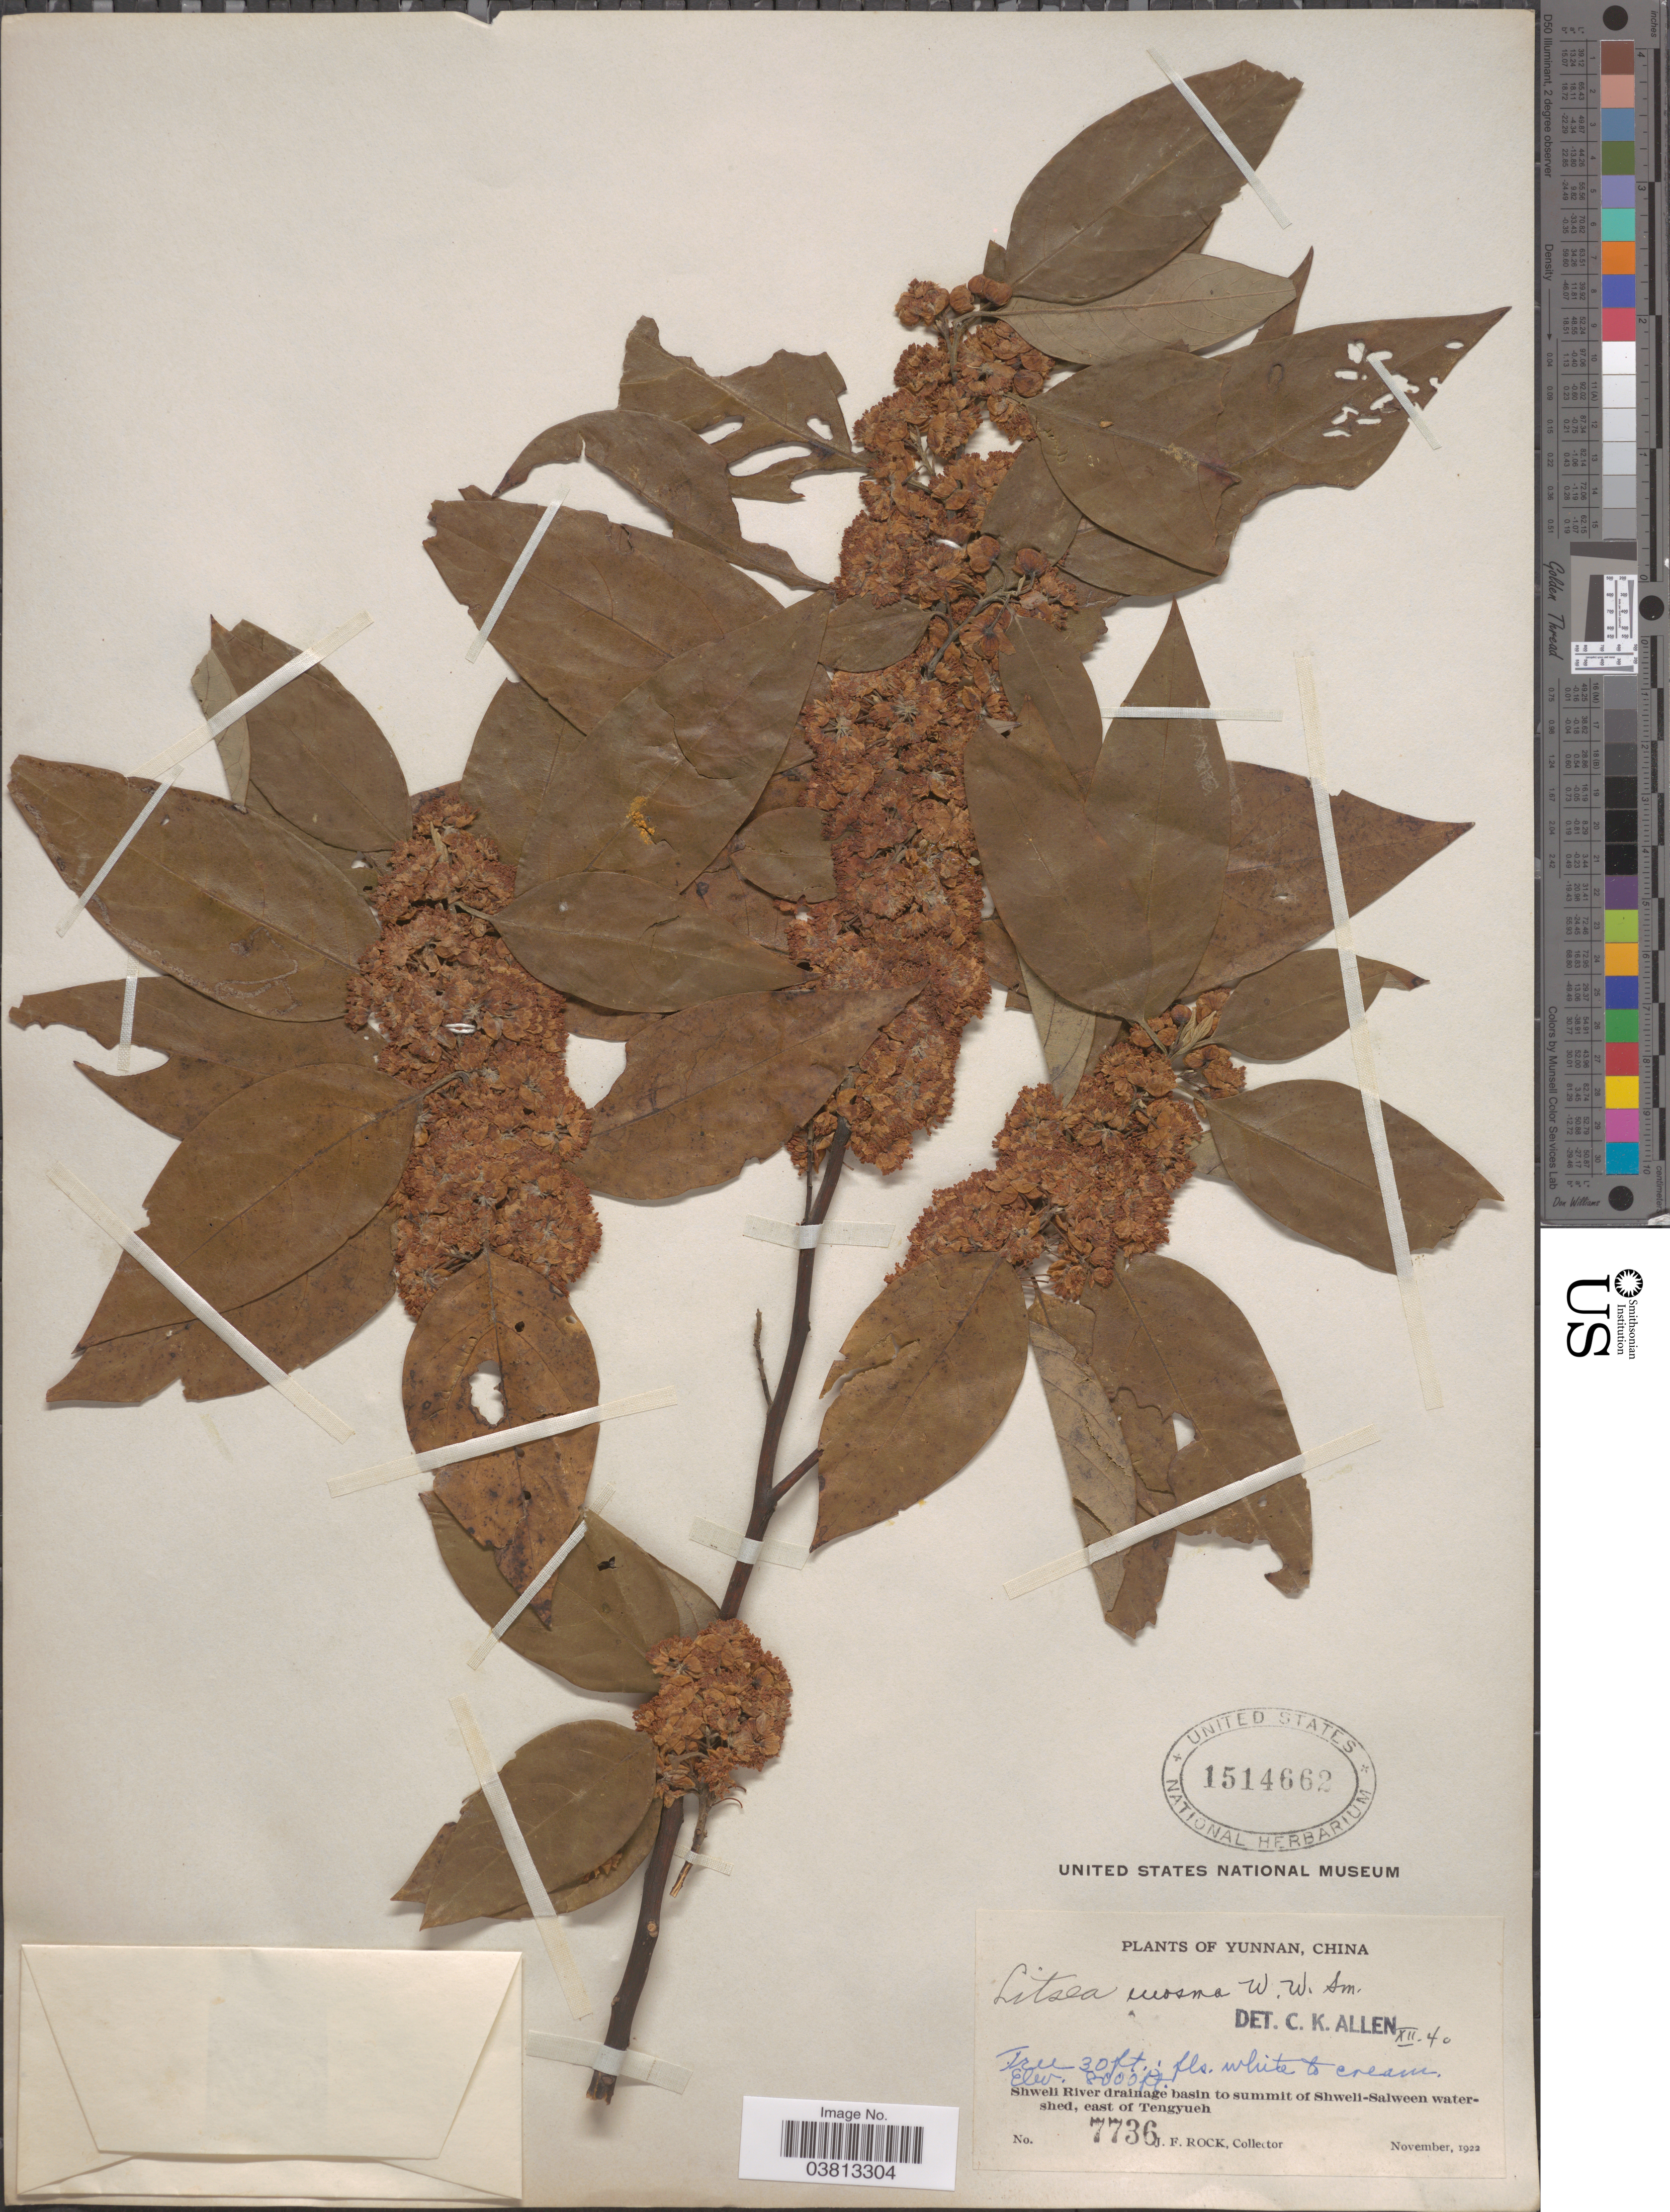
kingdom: Plantae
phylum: Tracheophyta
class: Magnoliopsida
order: Laurales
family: Lauraceae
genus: Litsea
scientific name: Litsea euosma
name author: W.W. Sm.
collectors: J. Rock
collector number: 7736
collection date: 1922-11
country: China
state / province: Yunnan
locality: Shweli River drainage basin to summit of Shweli-Salween watershed, east of Tengyueh.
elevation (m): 2438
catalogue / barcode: US 1514662